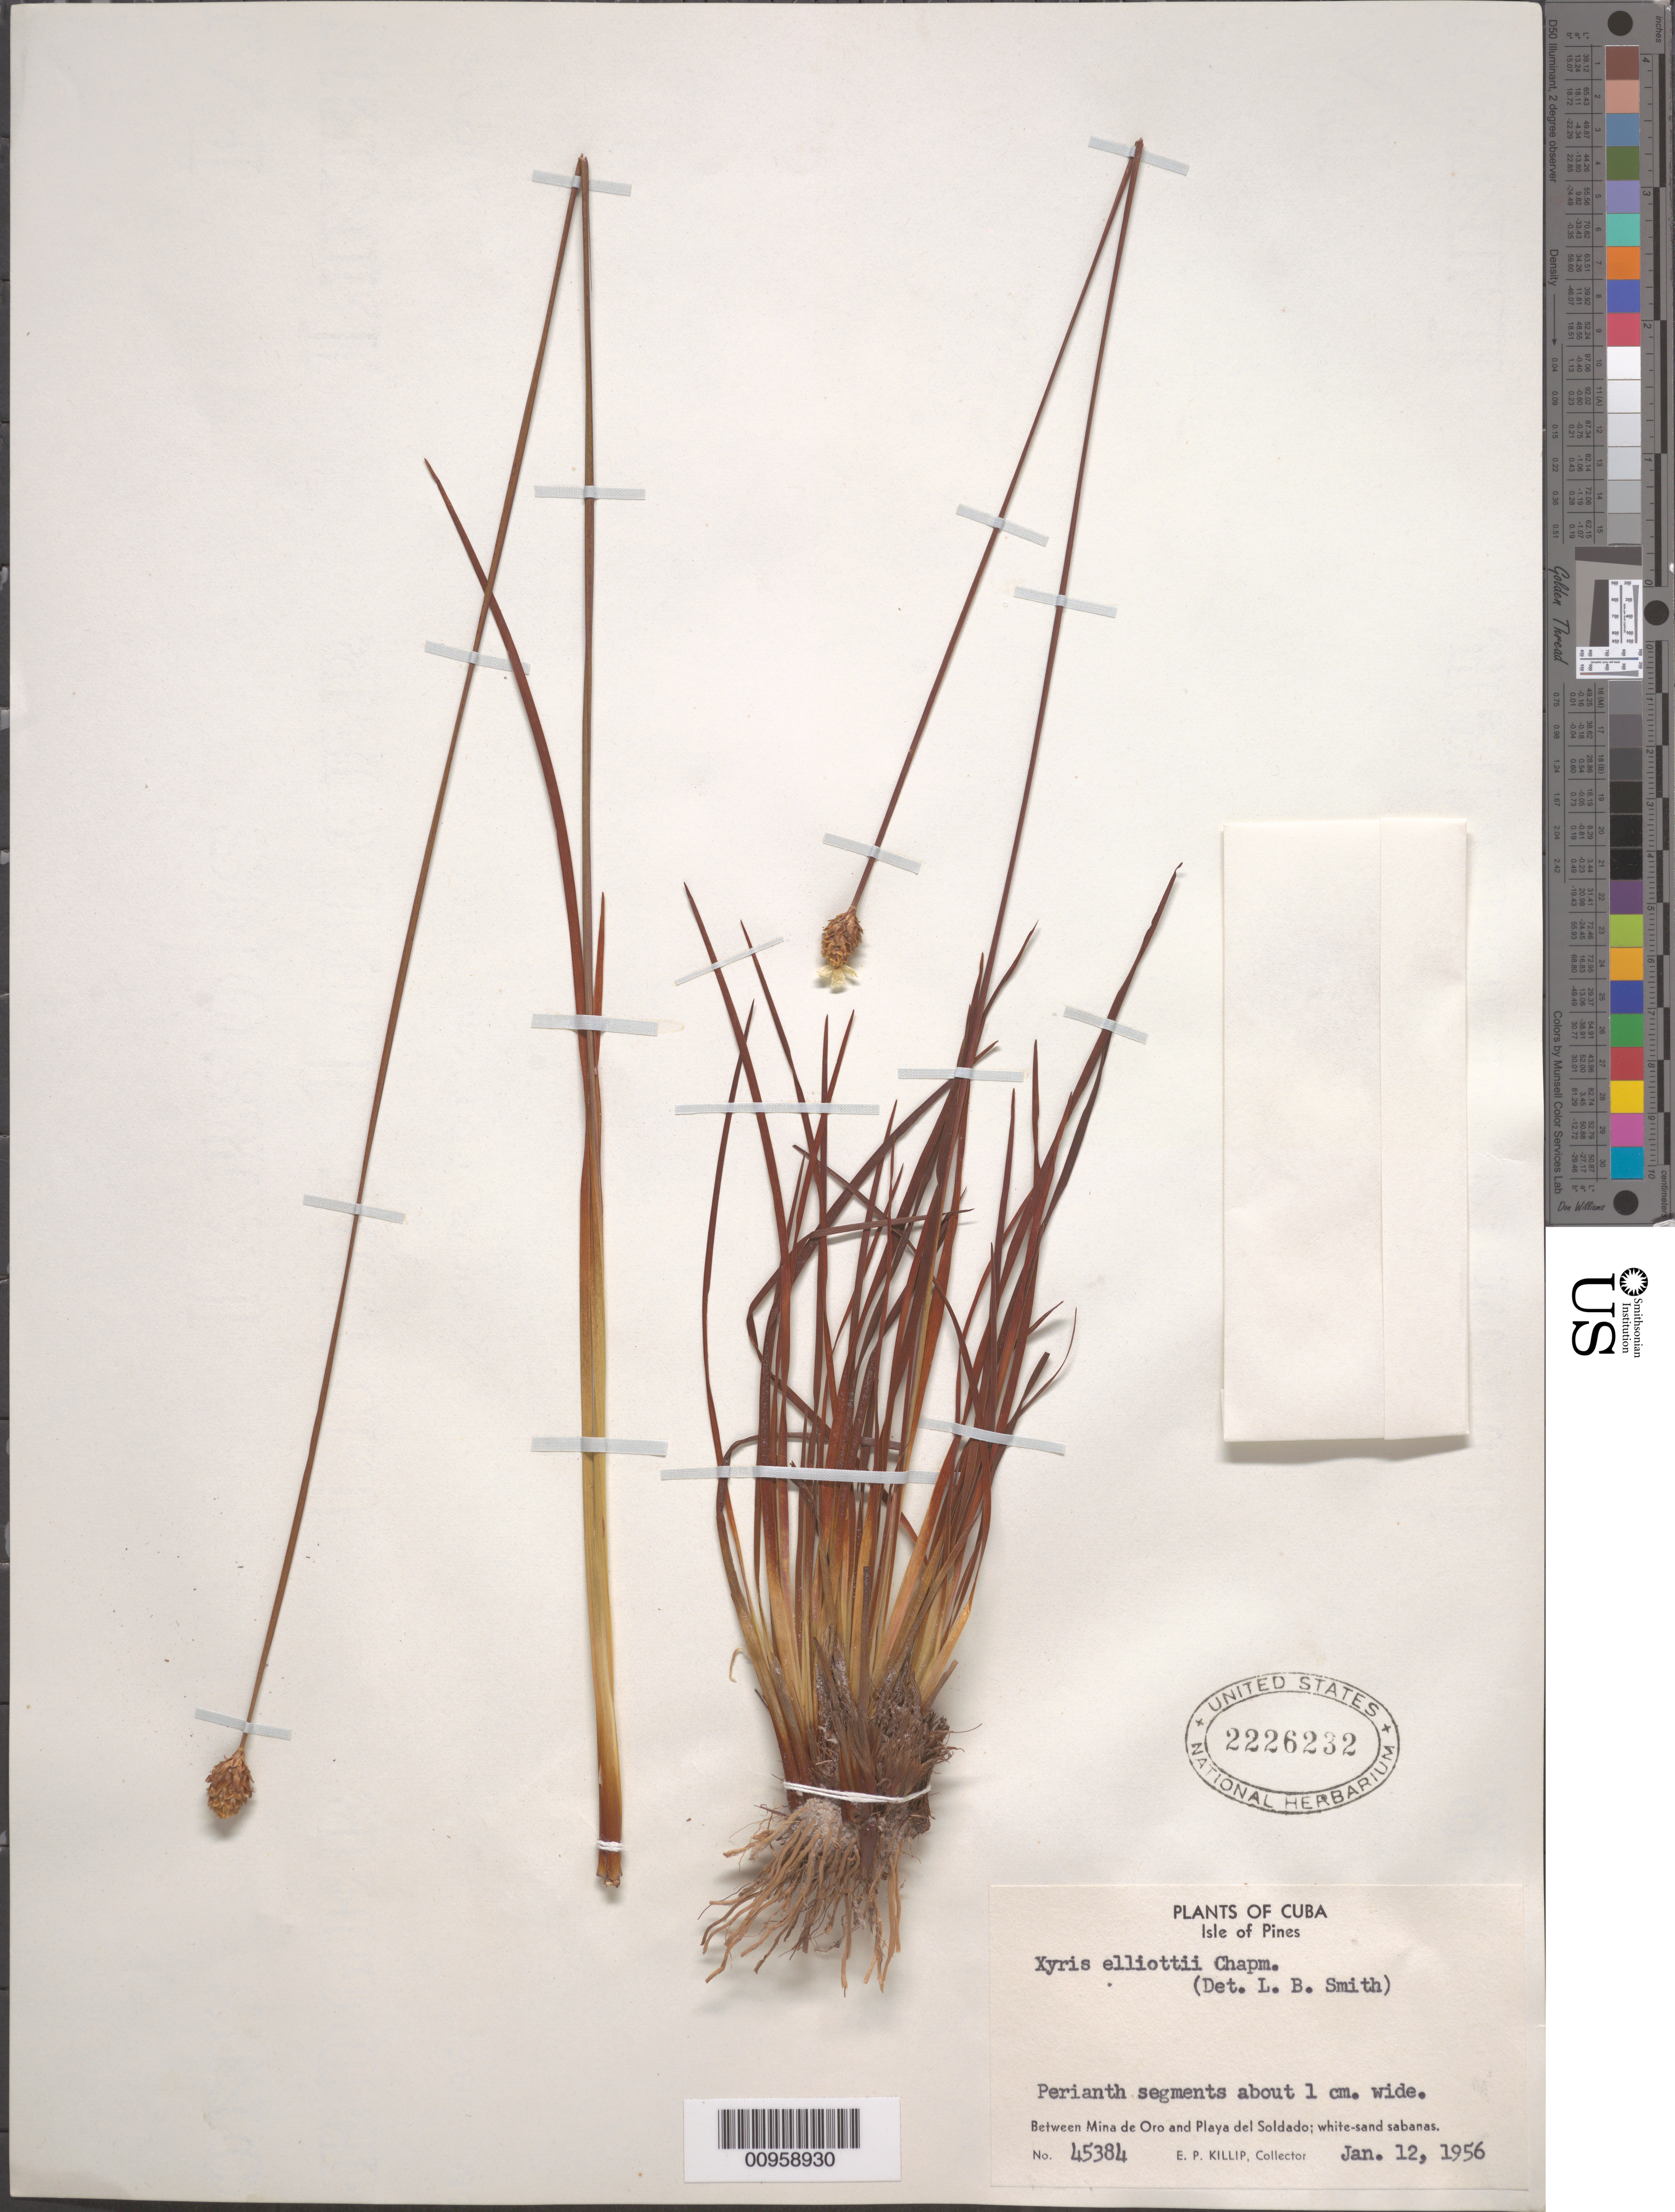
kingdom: Plantae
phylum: Tracheophyta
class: Liliopsida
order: Poales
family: Xyridaceae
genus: Xyris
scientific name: Xyris elliottii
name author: Chapm.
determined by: Smith, Lyman B., (US), NMNH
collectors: E. P. Killip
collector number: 45384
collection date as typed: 12 Jan 1956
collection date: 1956-01-12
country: Cuba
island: Isla de la Juventud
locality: Isle of Pines, between Mina de Oro and Playa del Soldado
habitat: white-sand savannas.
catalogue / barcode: US 2226232